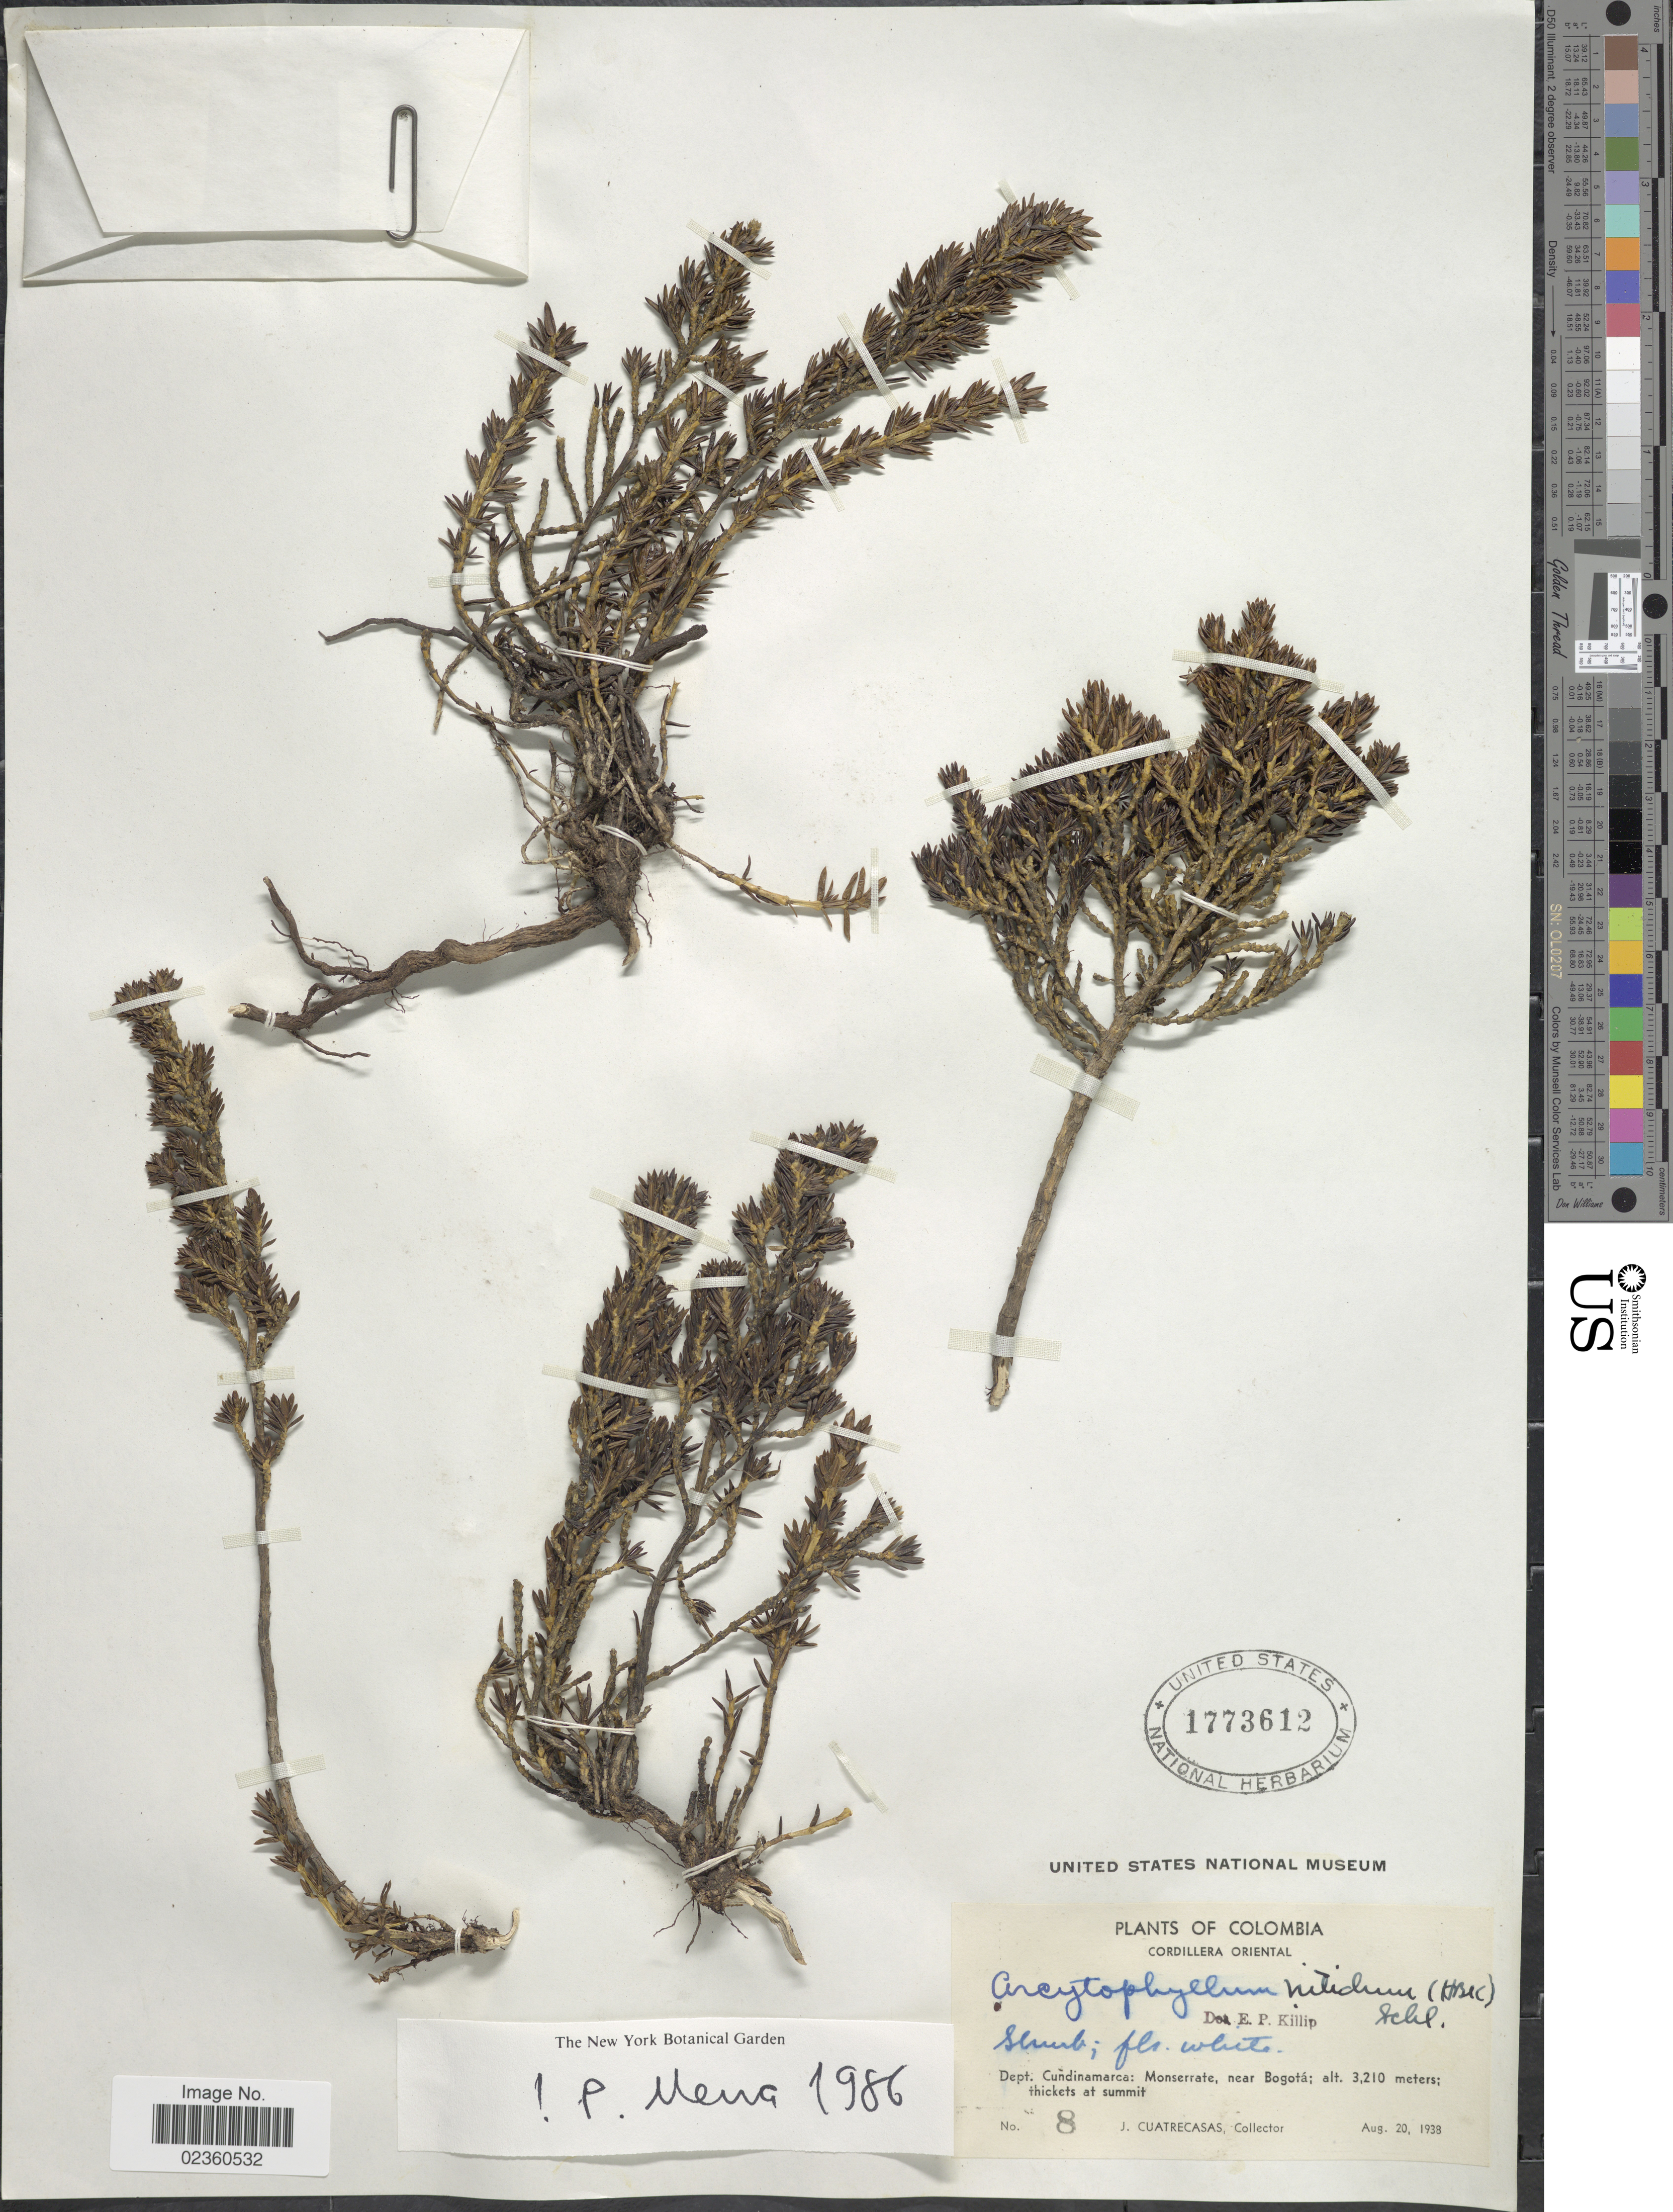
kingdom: Plantae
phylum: Tracheophyta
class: Magnoliopsida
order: Gentianales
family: Rubiaceae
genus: Arcytophyllum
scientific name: Arcytophyllum nitidum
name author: (Kunth) Schltdl.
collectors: J. Cuatrecasas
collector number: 8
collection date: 1938-08-20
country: Colombia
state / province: Cundinamarca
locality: Cordillera Oriental, Dept. Cundinamarca: Monserrate, near Bogotá; thicket at summit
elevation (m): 3210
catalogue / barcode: US 1773612